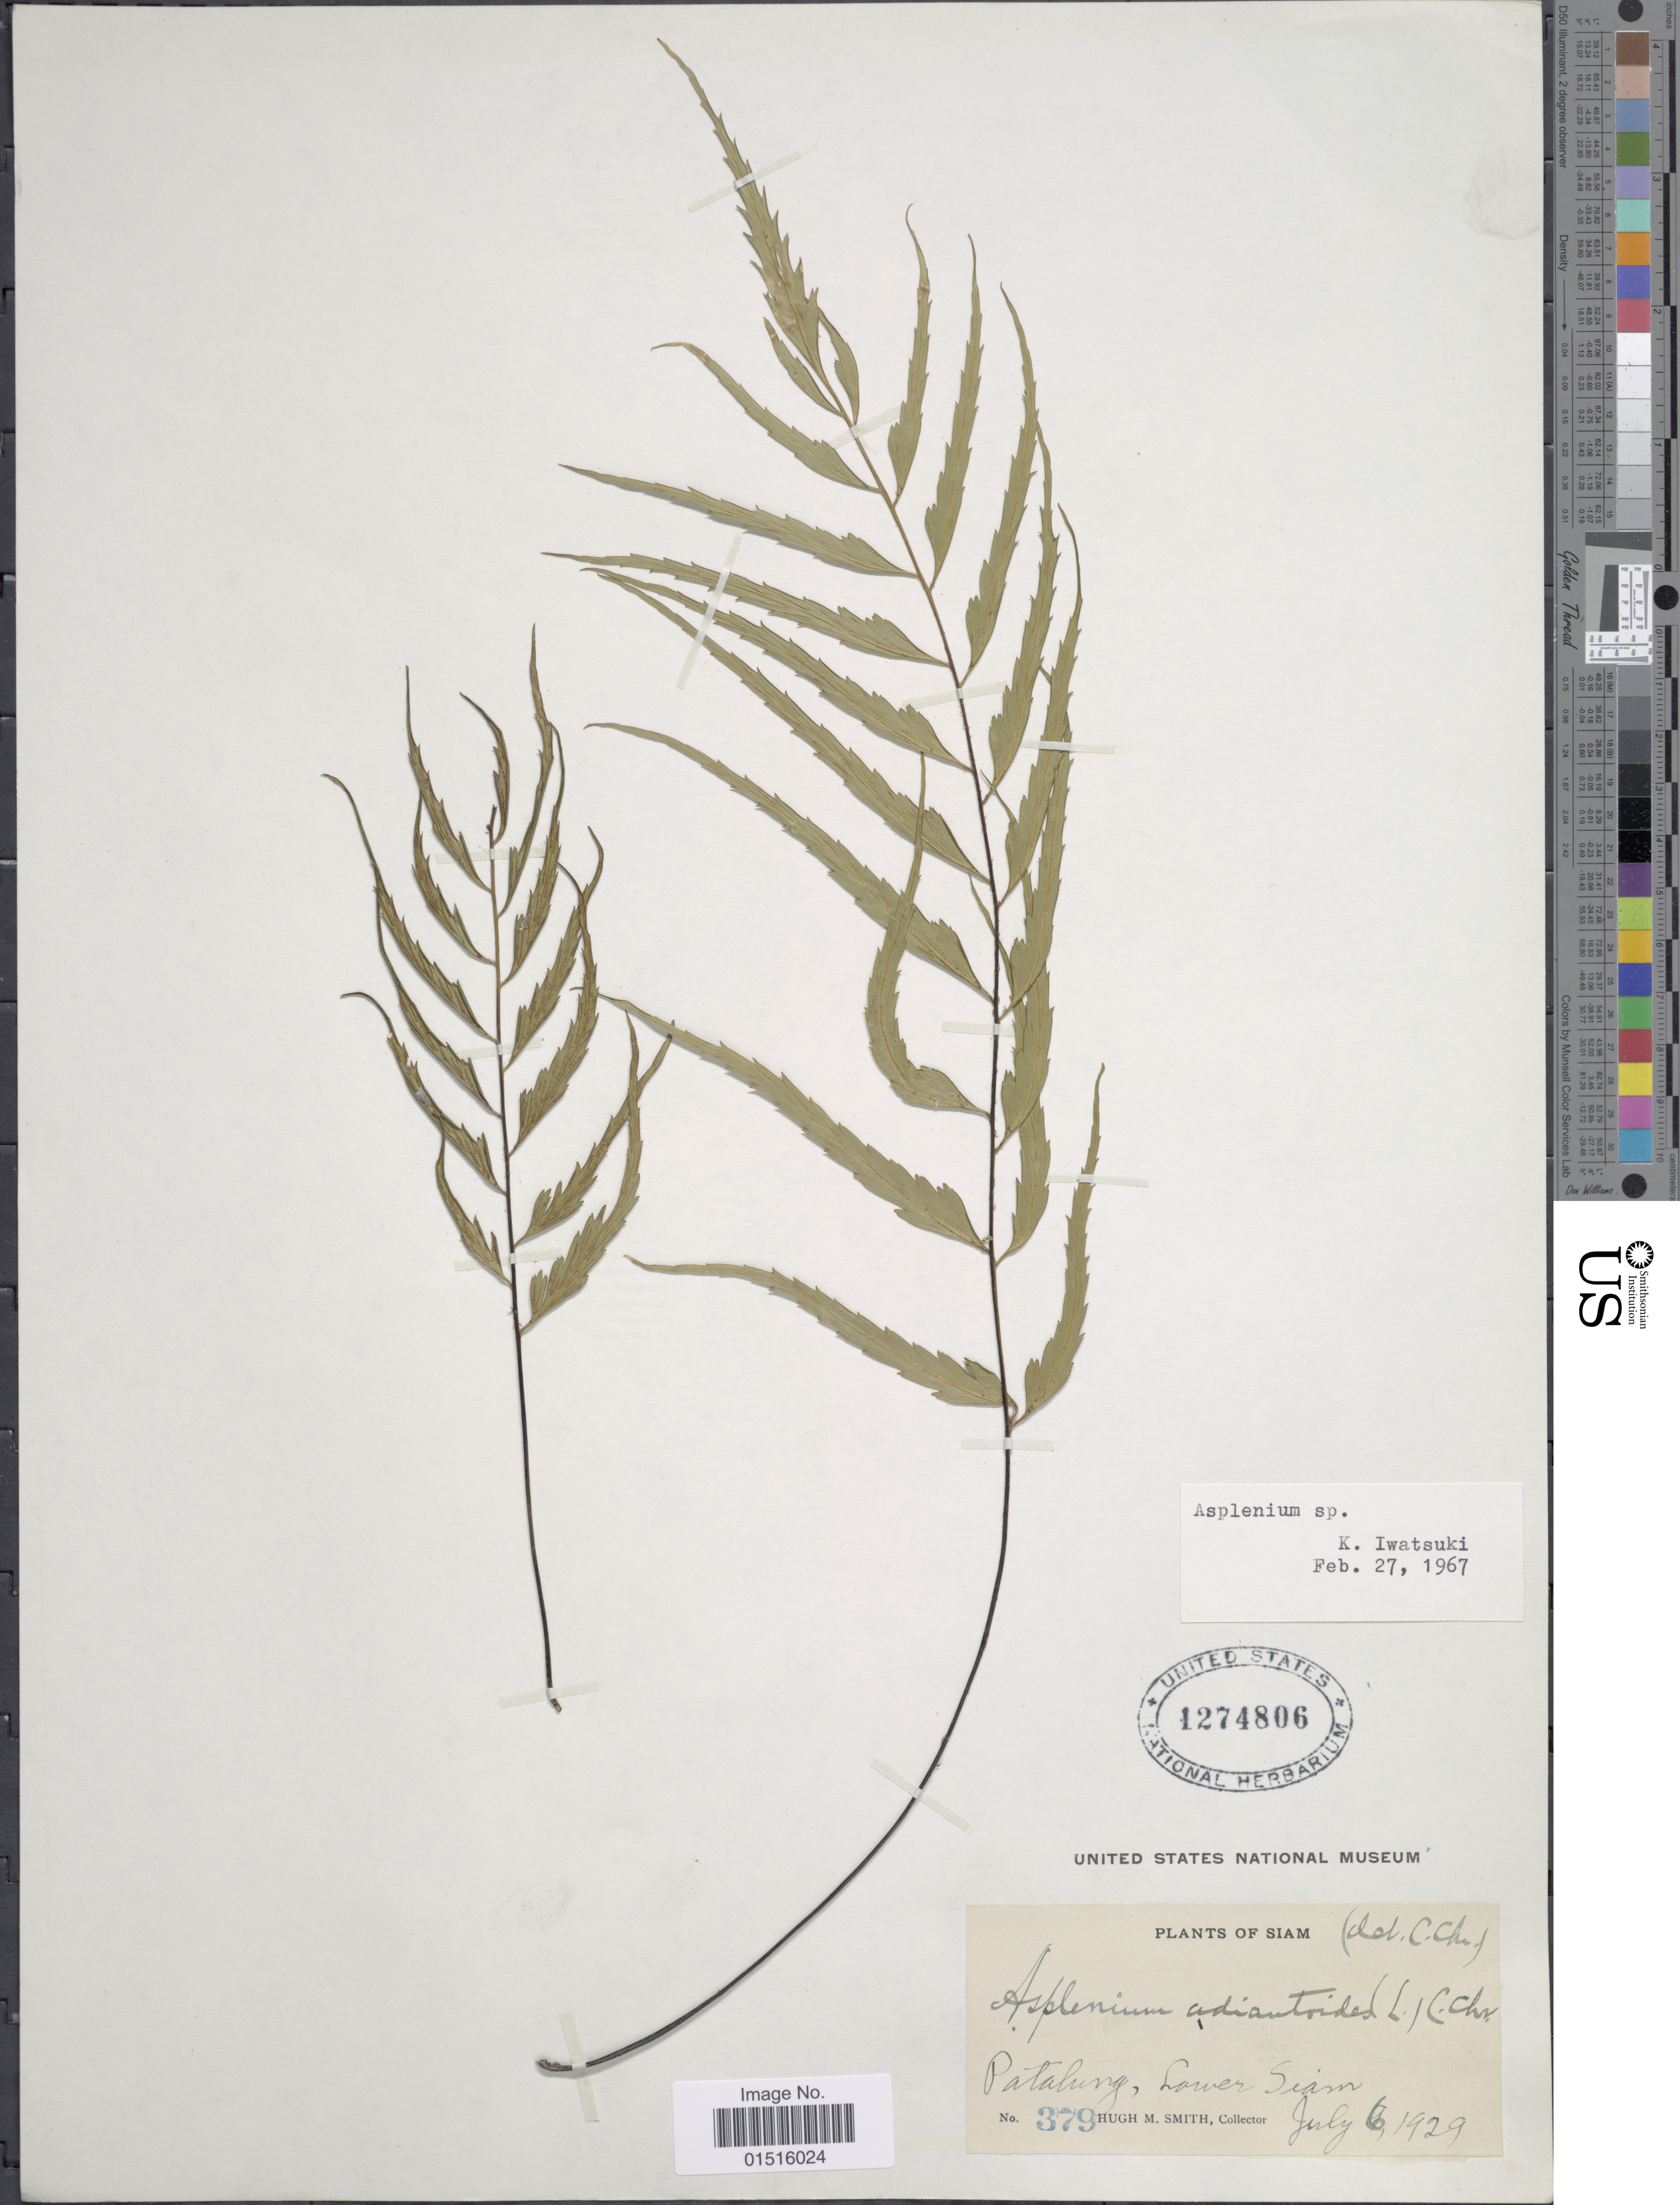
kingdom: Plantae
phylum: Tracheophyta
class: Polypodiopsida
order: Polypodiales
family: Aspleniaceae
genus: Asplenium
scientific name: Asplenium sp.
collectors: H. M. Smith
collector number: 379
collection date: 1929-07-06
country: Thailand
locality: Patalung, Lower Siam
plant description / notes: Corrected "Patahing" to Patalung.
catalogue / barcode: US 1274806